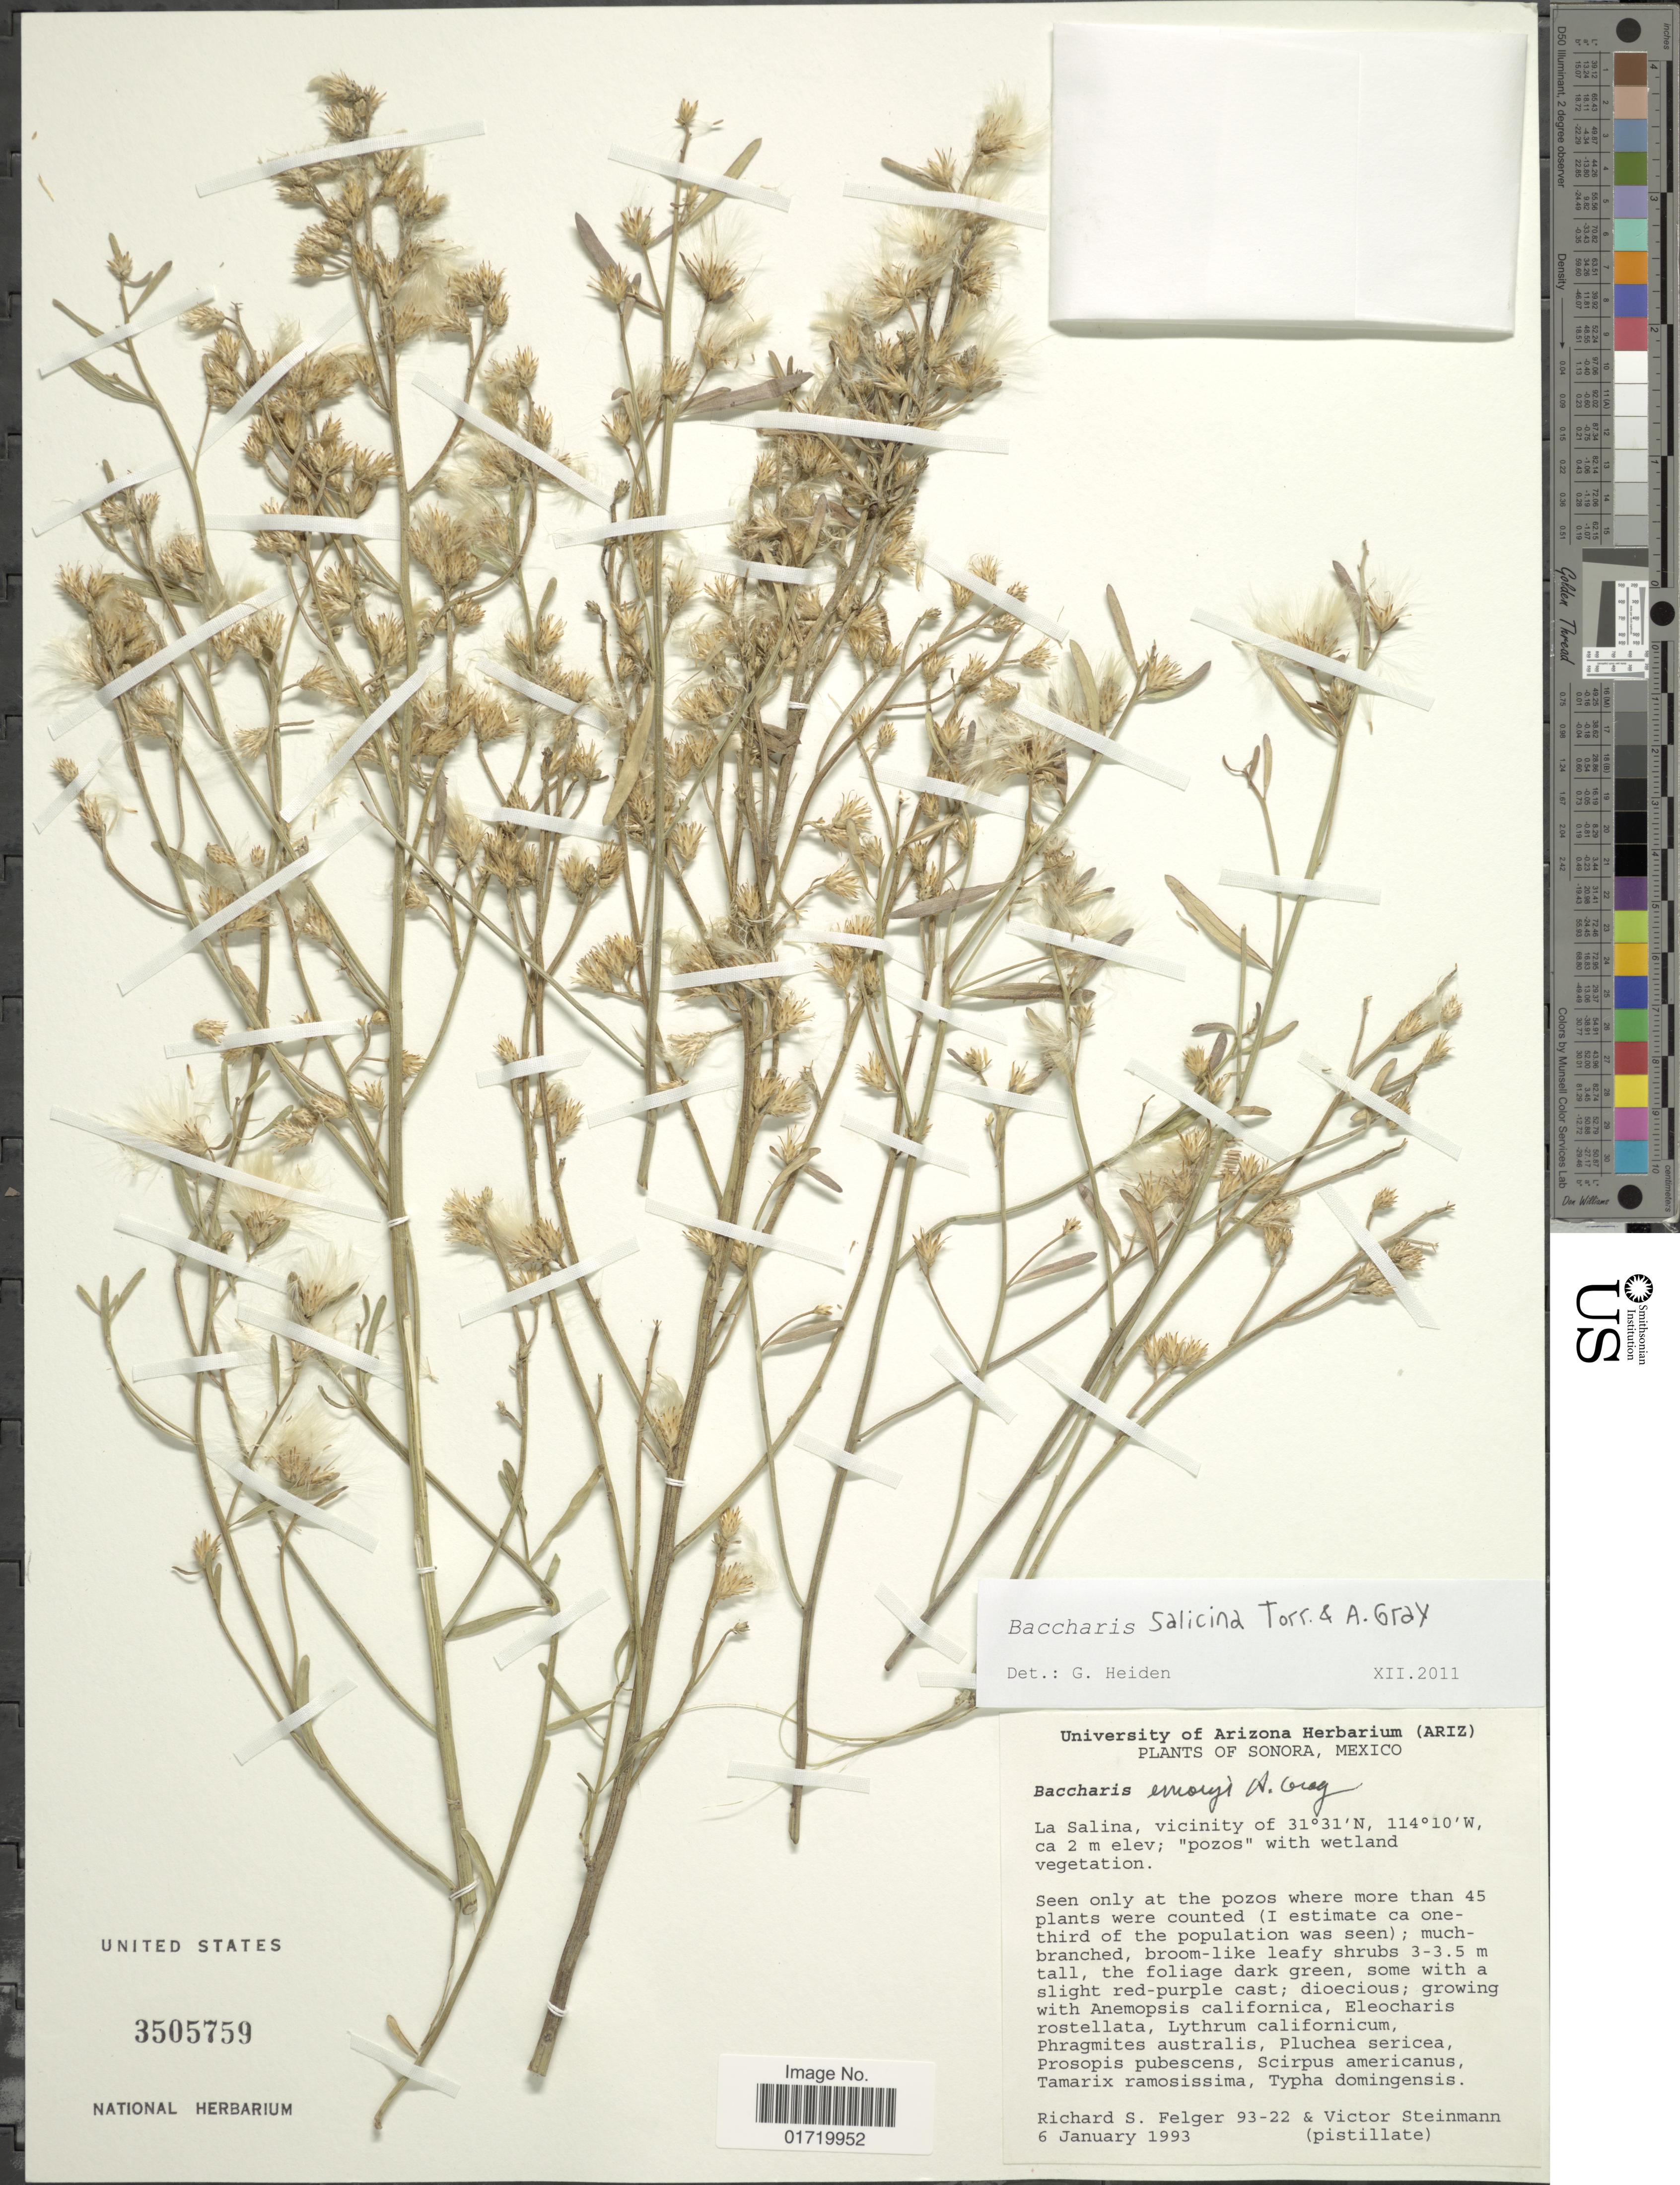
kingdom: Plantae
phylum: Tracheophyta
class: Magnoliopsida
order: Asterales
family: Asteraceae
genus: Baccharis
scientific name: Baccharis salicina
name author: Torr. & A. Gray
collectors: R. S. Felger & V. W. Steinmann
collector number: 93-22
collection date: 1993-01-06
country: Mexico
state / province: Sonora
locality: La Salina, Vicinity of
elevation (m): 2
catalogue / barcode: US 3505759